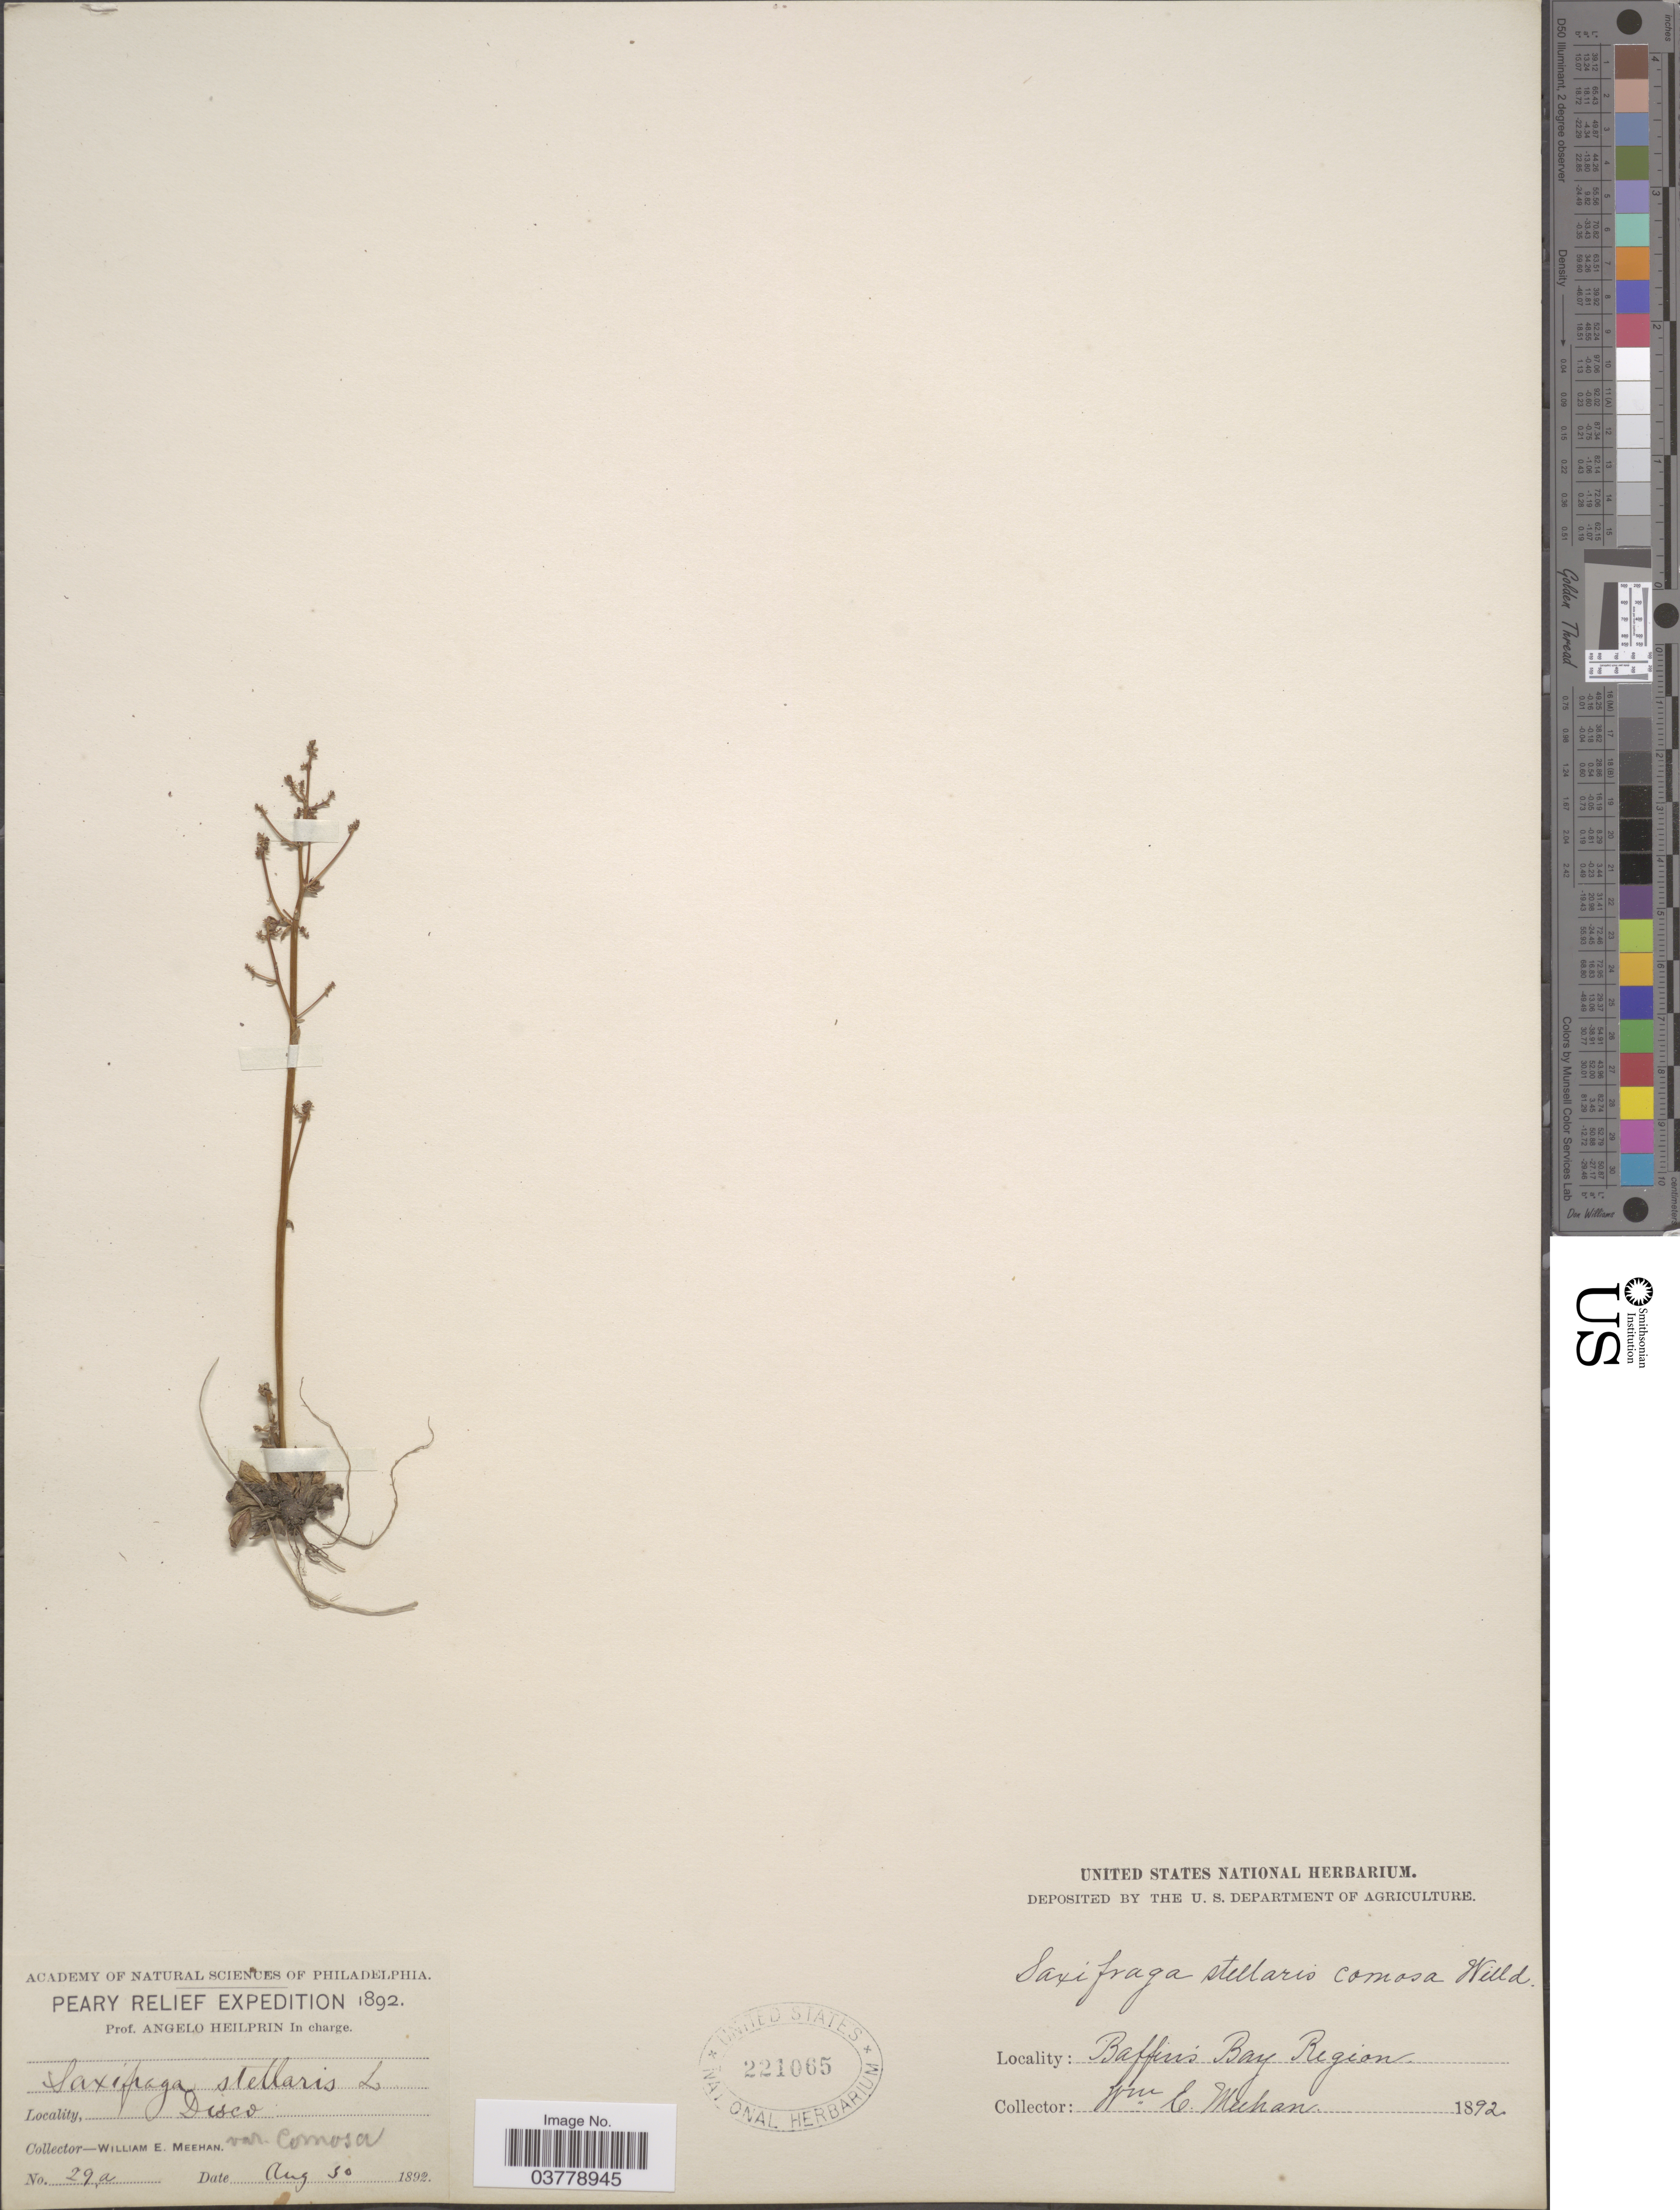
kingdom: Plantae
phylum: Tracheophyta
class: Magnoliopsida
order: Saxifragales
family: Saxifragaceae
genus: Micranthes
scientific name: Micranthes foliolosa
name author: (R. Br.) Gornall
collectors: W. Meehan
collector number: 29a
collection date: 1892-08-30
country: Greenland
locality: Baffin's Bay Region. Disco.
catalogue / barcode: US 221065